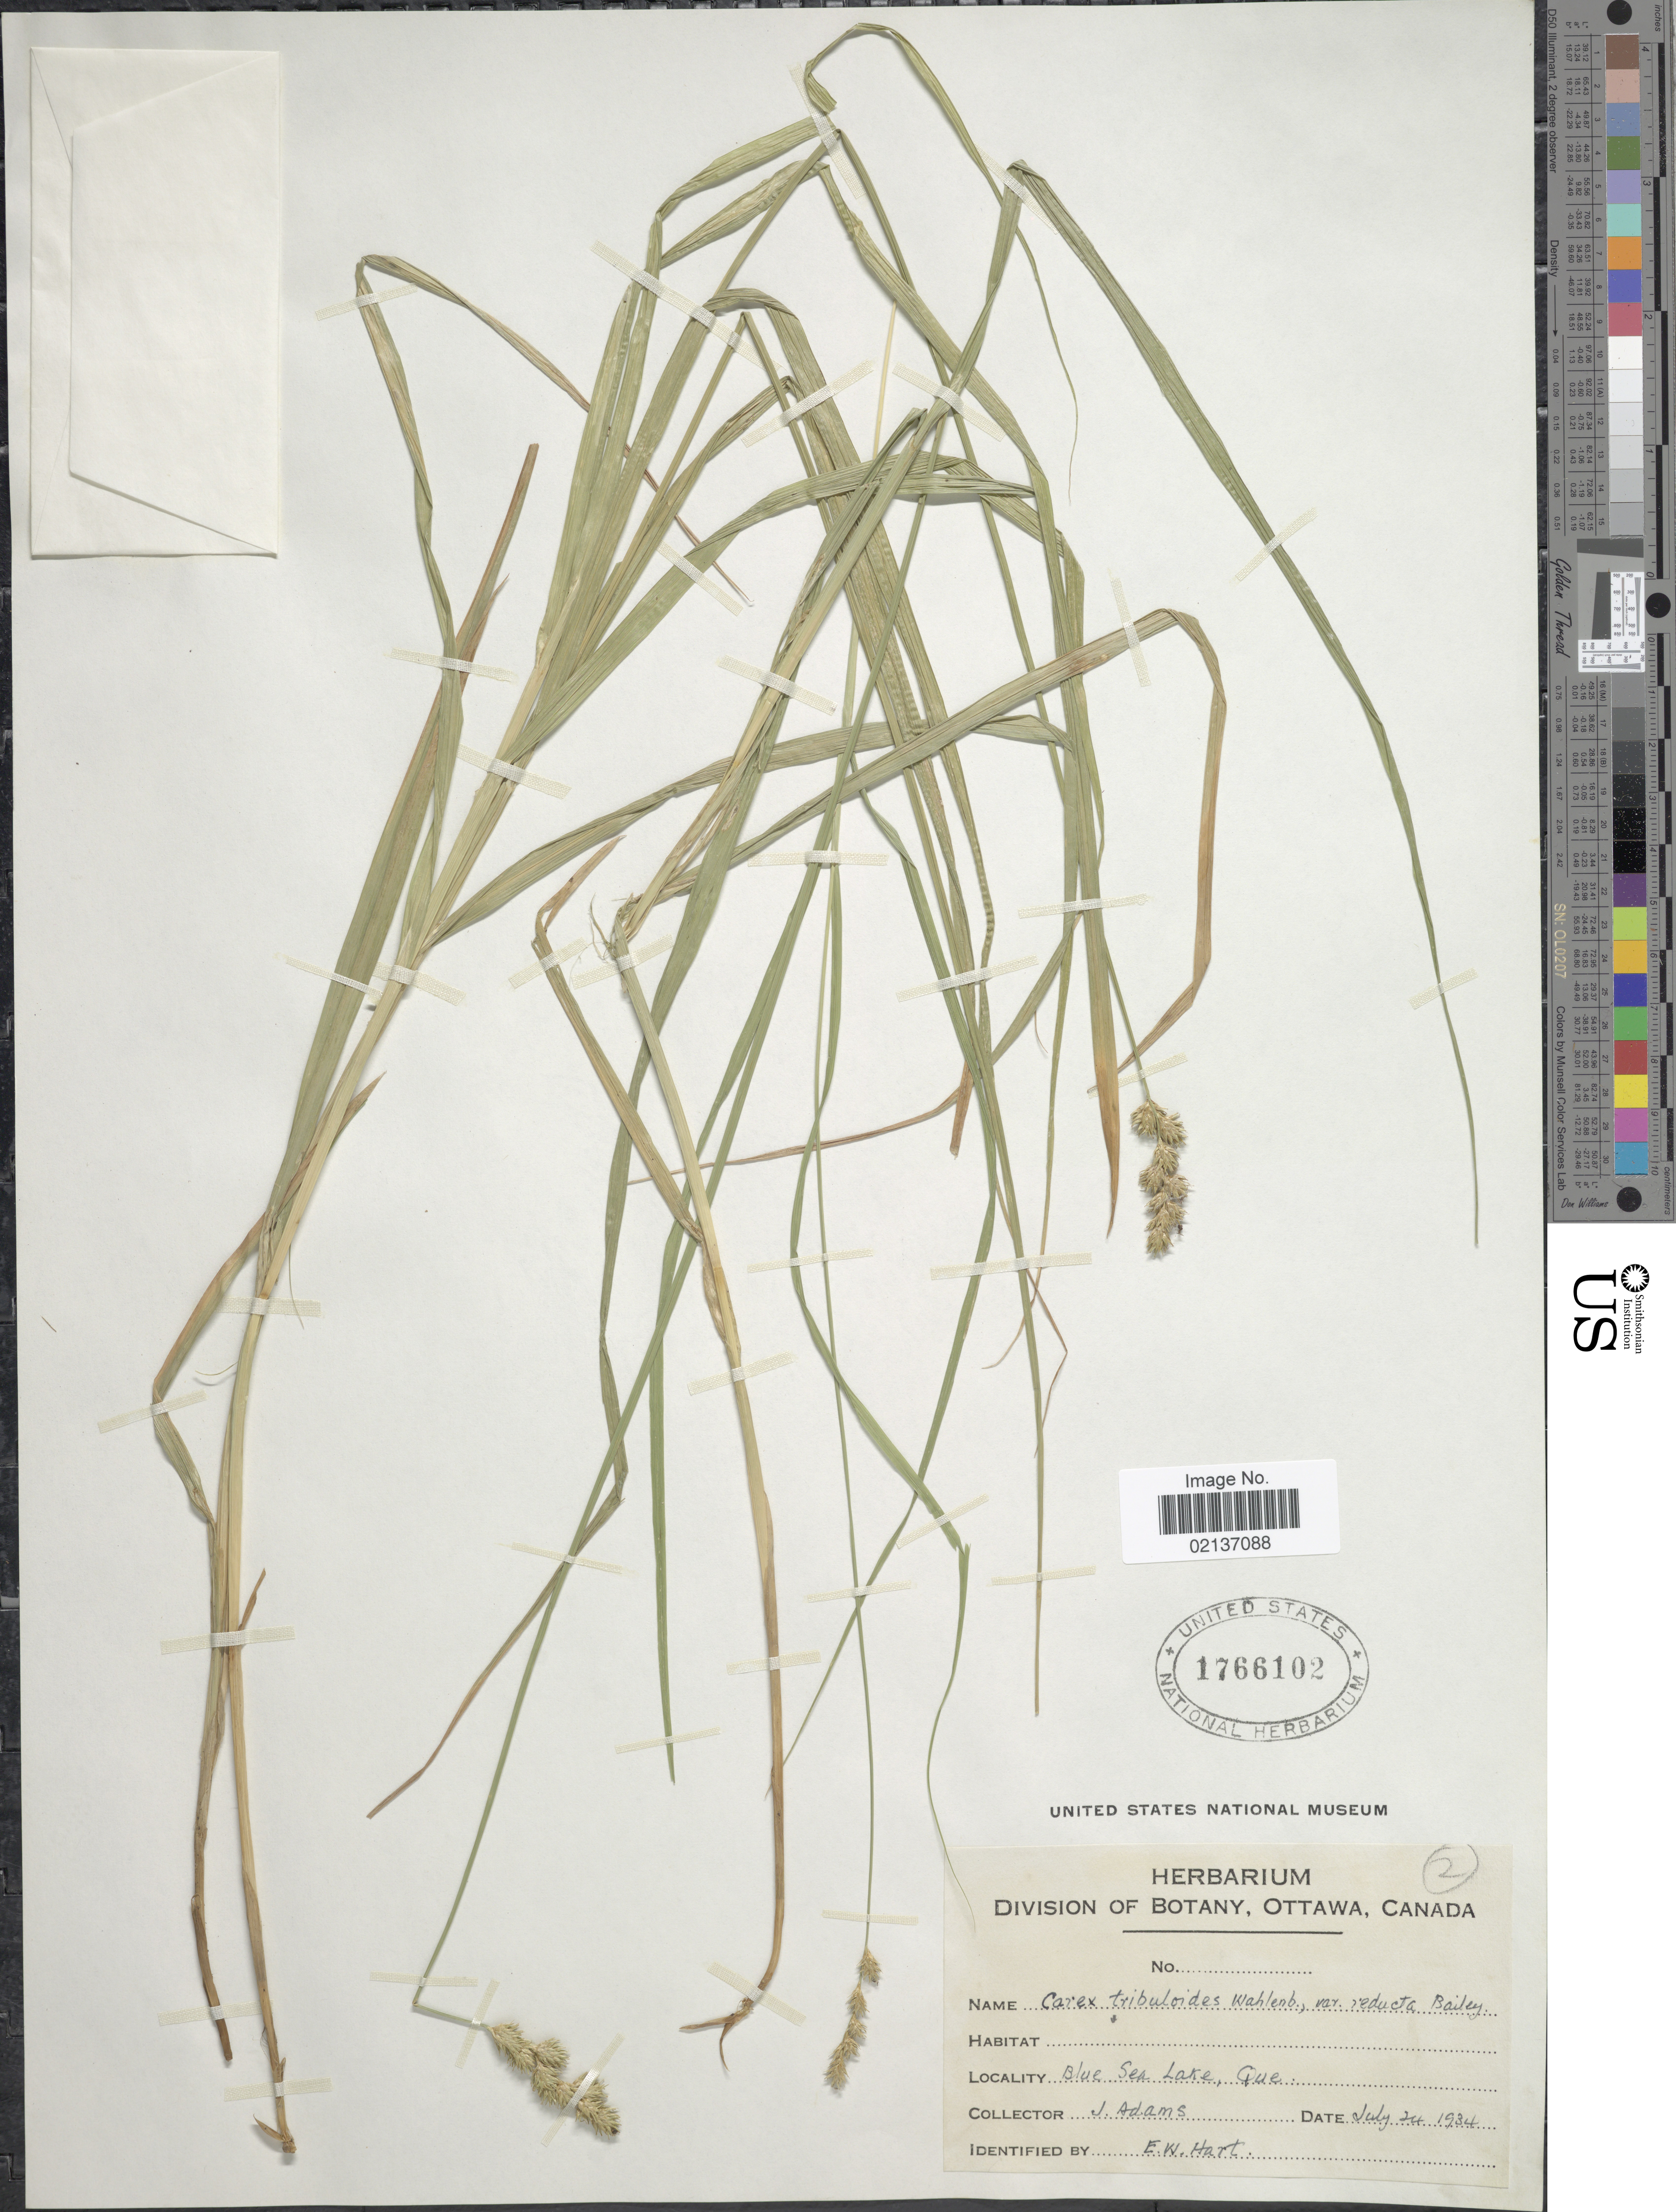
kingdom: Plantae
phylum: Tracheophyta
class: Liliopsida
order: Poales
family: Cyperaceae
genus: Carex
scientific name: Carex tribuloides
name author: Wahlenb.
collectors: J. Adams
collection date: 1934-07-24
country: Canada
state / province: Quebec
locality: Blue Sea Lake, Que.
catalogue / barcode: US 1766102